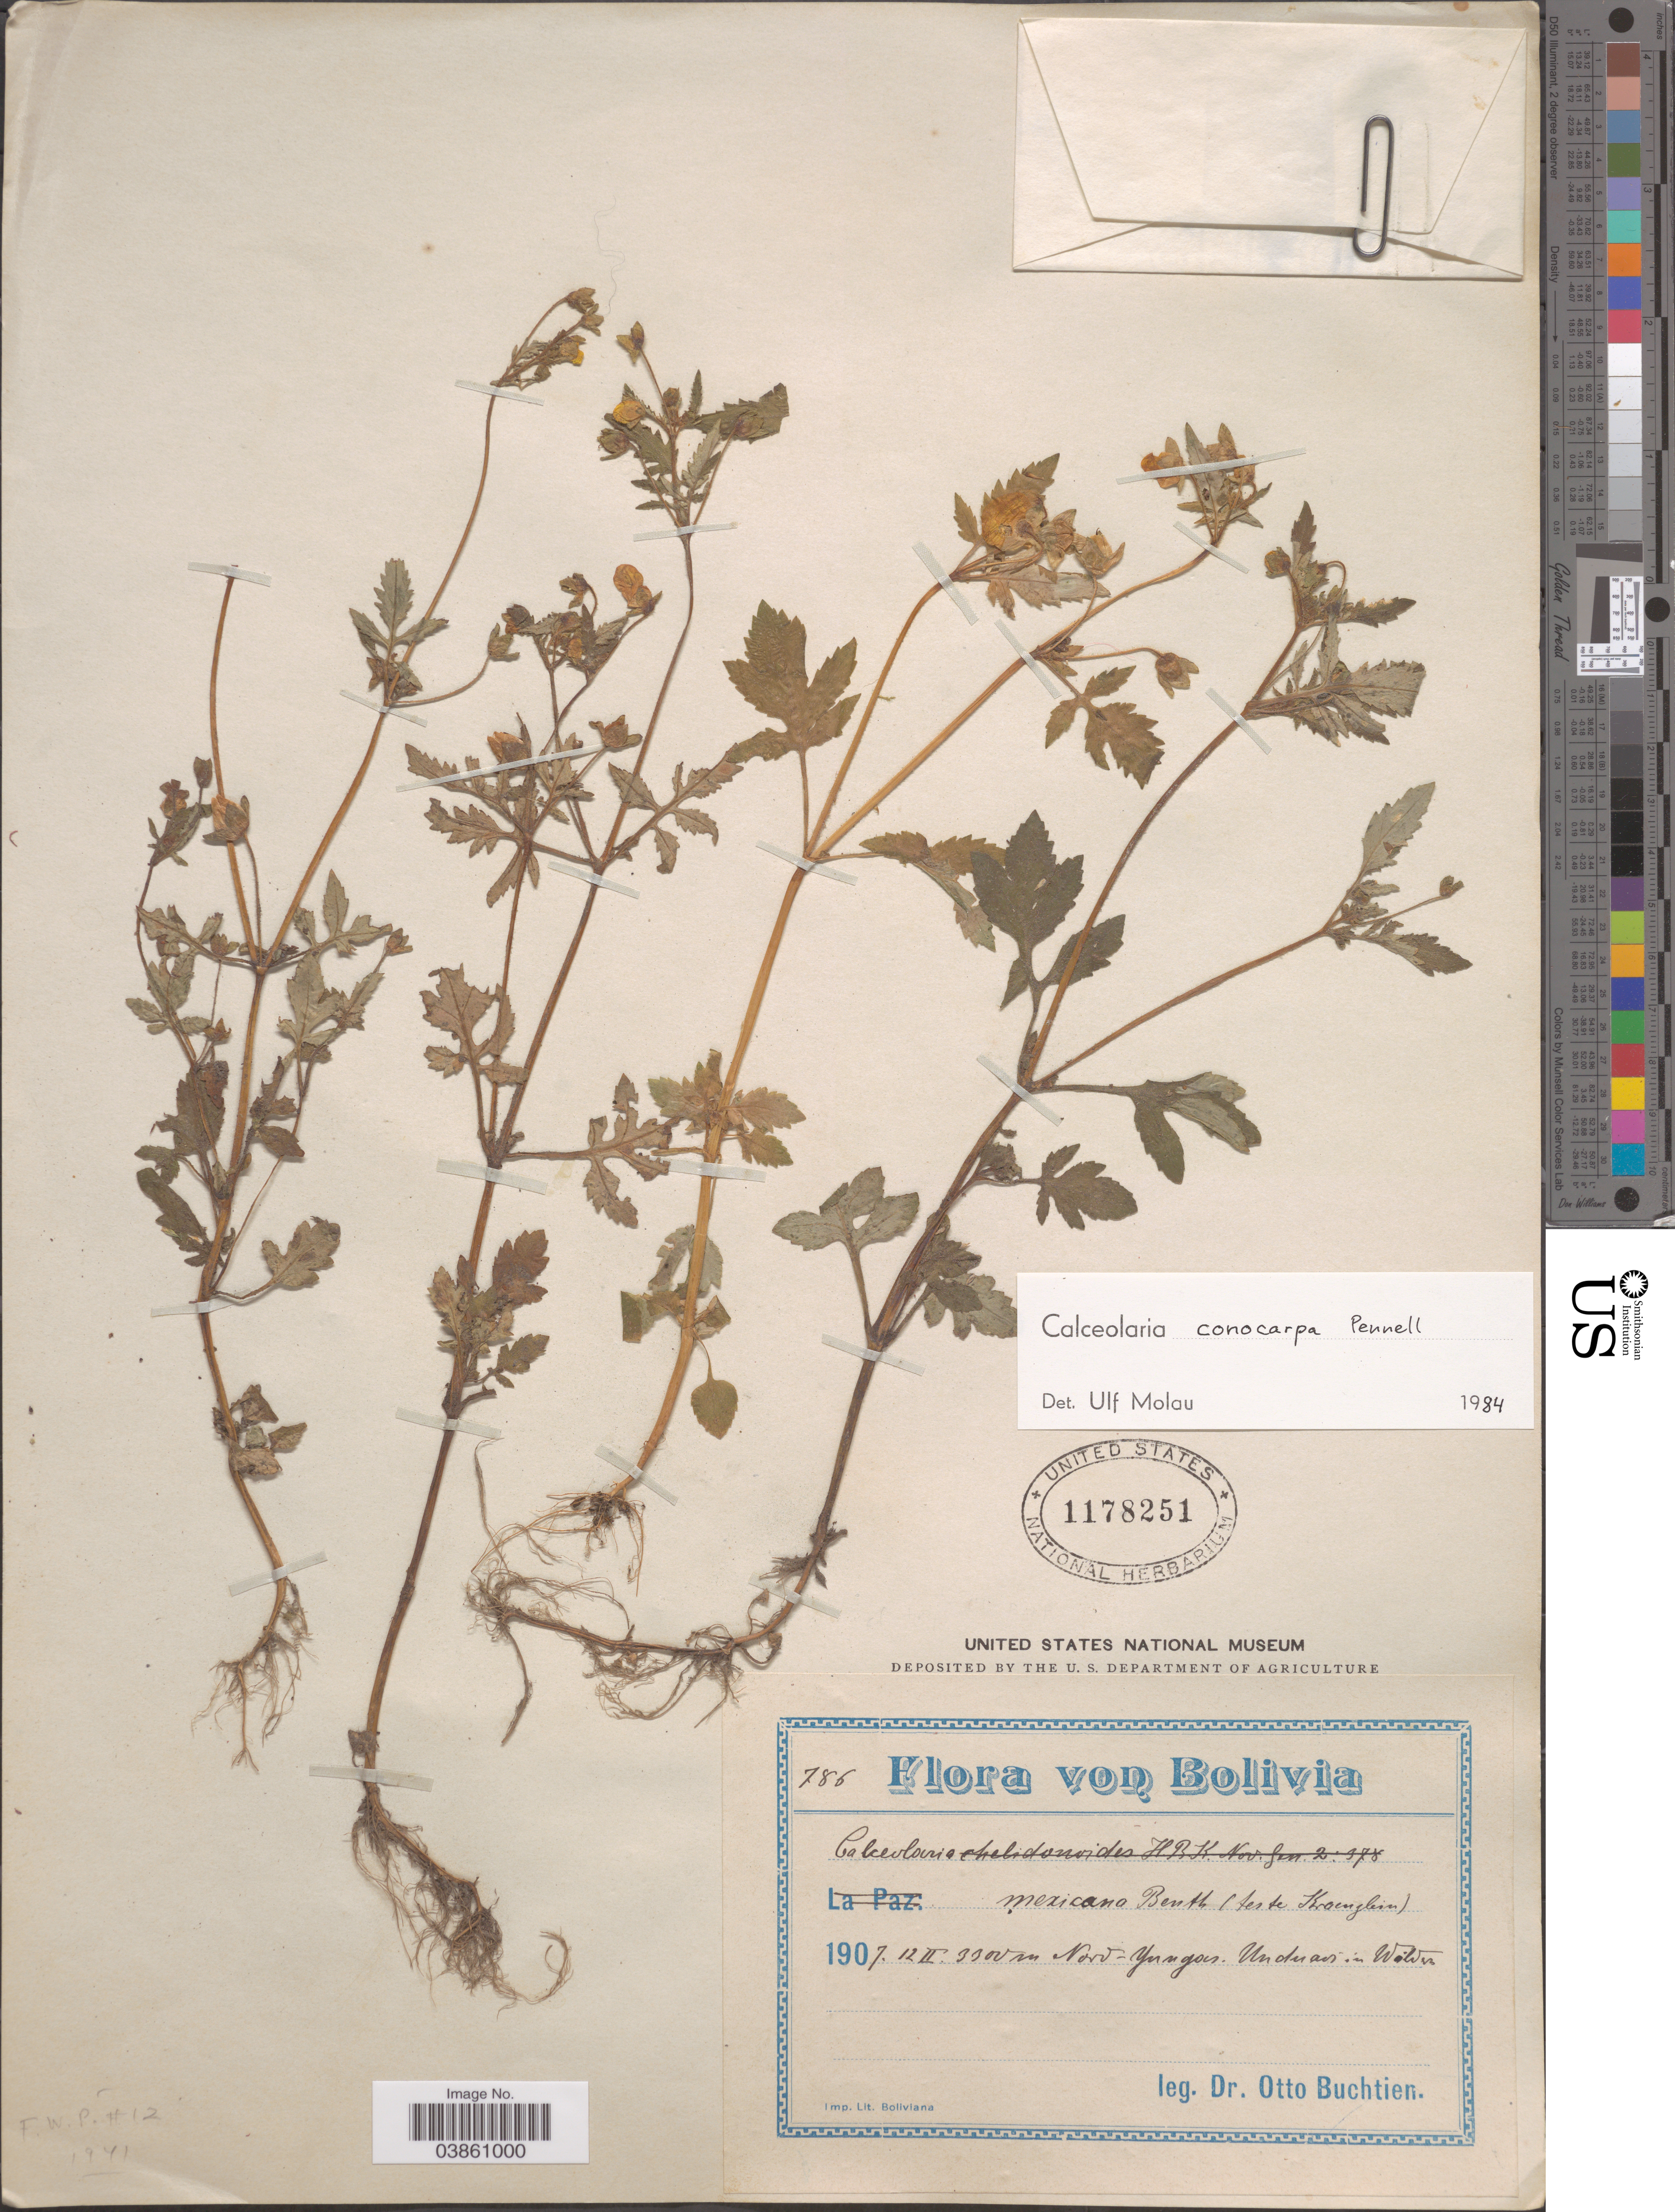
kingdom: Plantae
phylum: Tracheophyta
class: Magnoliopsida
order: Lamiales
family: Calceolariaceae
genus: Calceolaria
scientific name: Calceolaria conocarpa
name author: Pennell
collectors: O. Buchtien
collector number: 786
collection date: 1907-02-12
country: Bolivia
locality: Nord-Yungas. Unduavi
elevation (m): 3300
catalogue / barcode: US 1178251